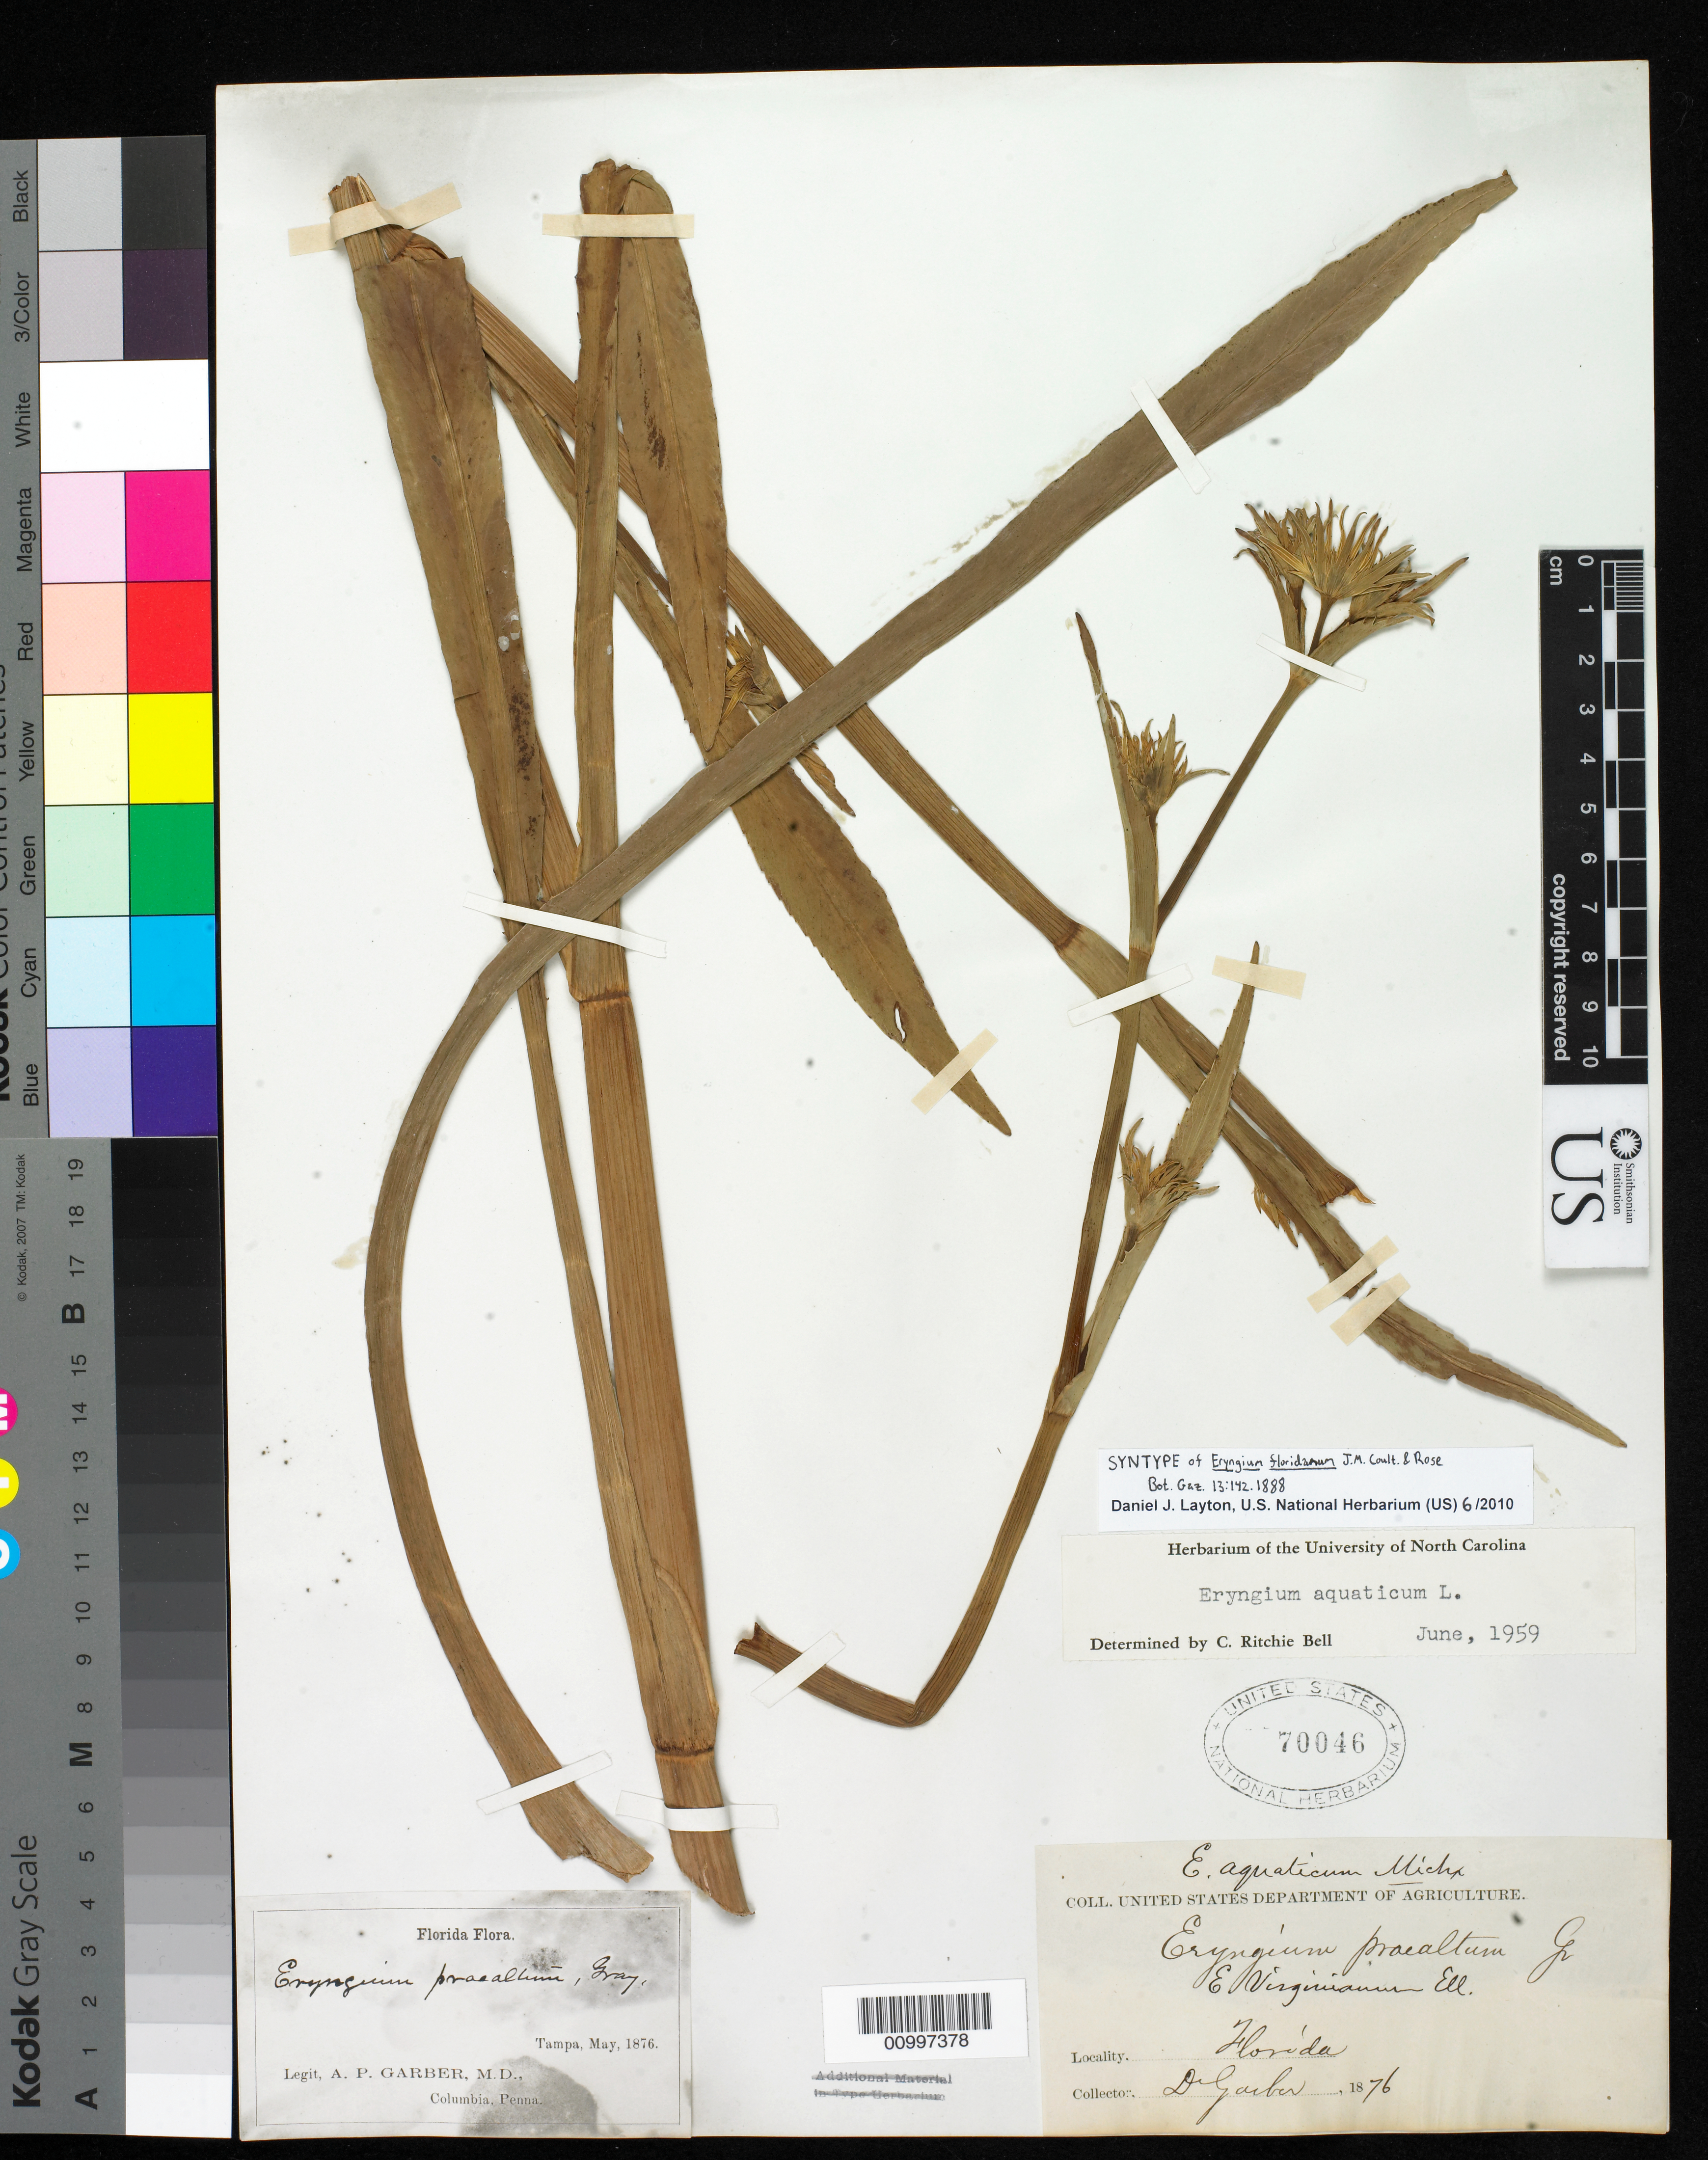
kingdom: Plantae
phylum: Tracheophyta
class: Magnoliopsida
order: Apiales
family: Apiaceae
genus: Eryngium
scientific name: Eryngium floridanum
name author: J.M. Coult. & Rose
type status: Syntype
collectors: A. P. Garber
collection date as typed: May 1876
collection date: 1876-05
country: United States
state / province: Florida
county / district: Hillsborough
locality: Tampa.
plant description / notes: Mathias & Constance (1941, Amer. Midl. Naturalist 25(2): 382) cite "Type Specimen--Curtiss, brackish marshes (near Jacksonville), Florida. (US Type)" [=effective lectotype but specimen not in US records and not found, Sept. 2010]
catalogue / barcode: US 70046